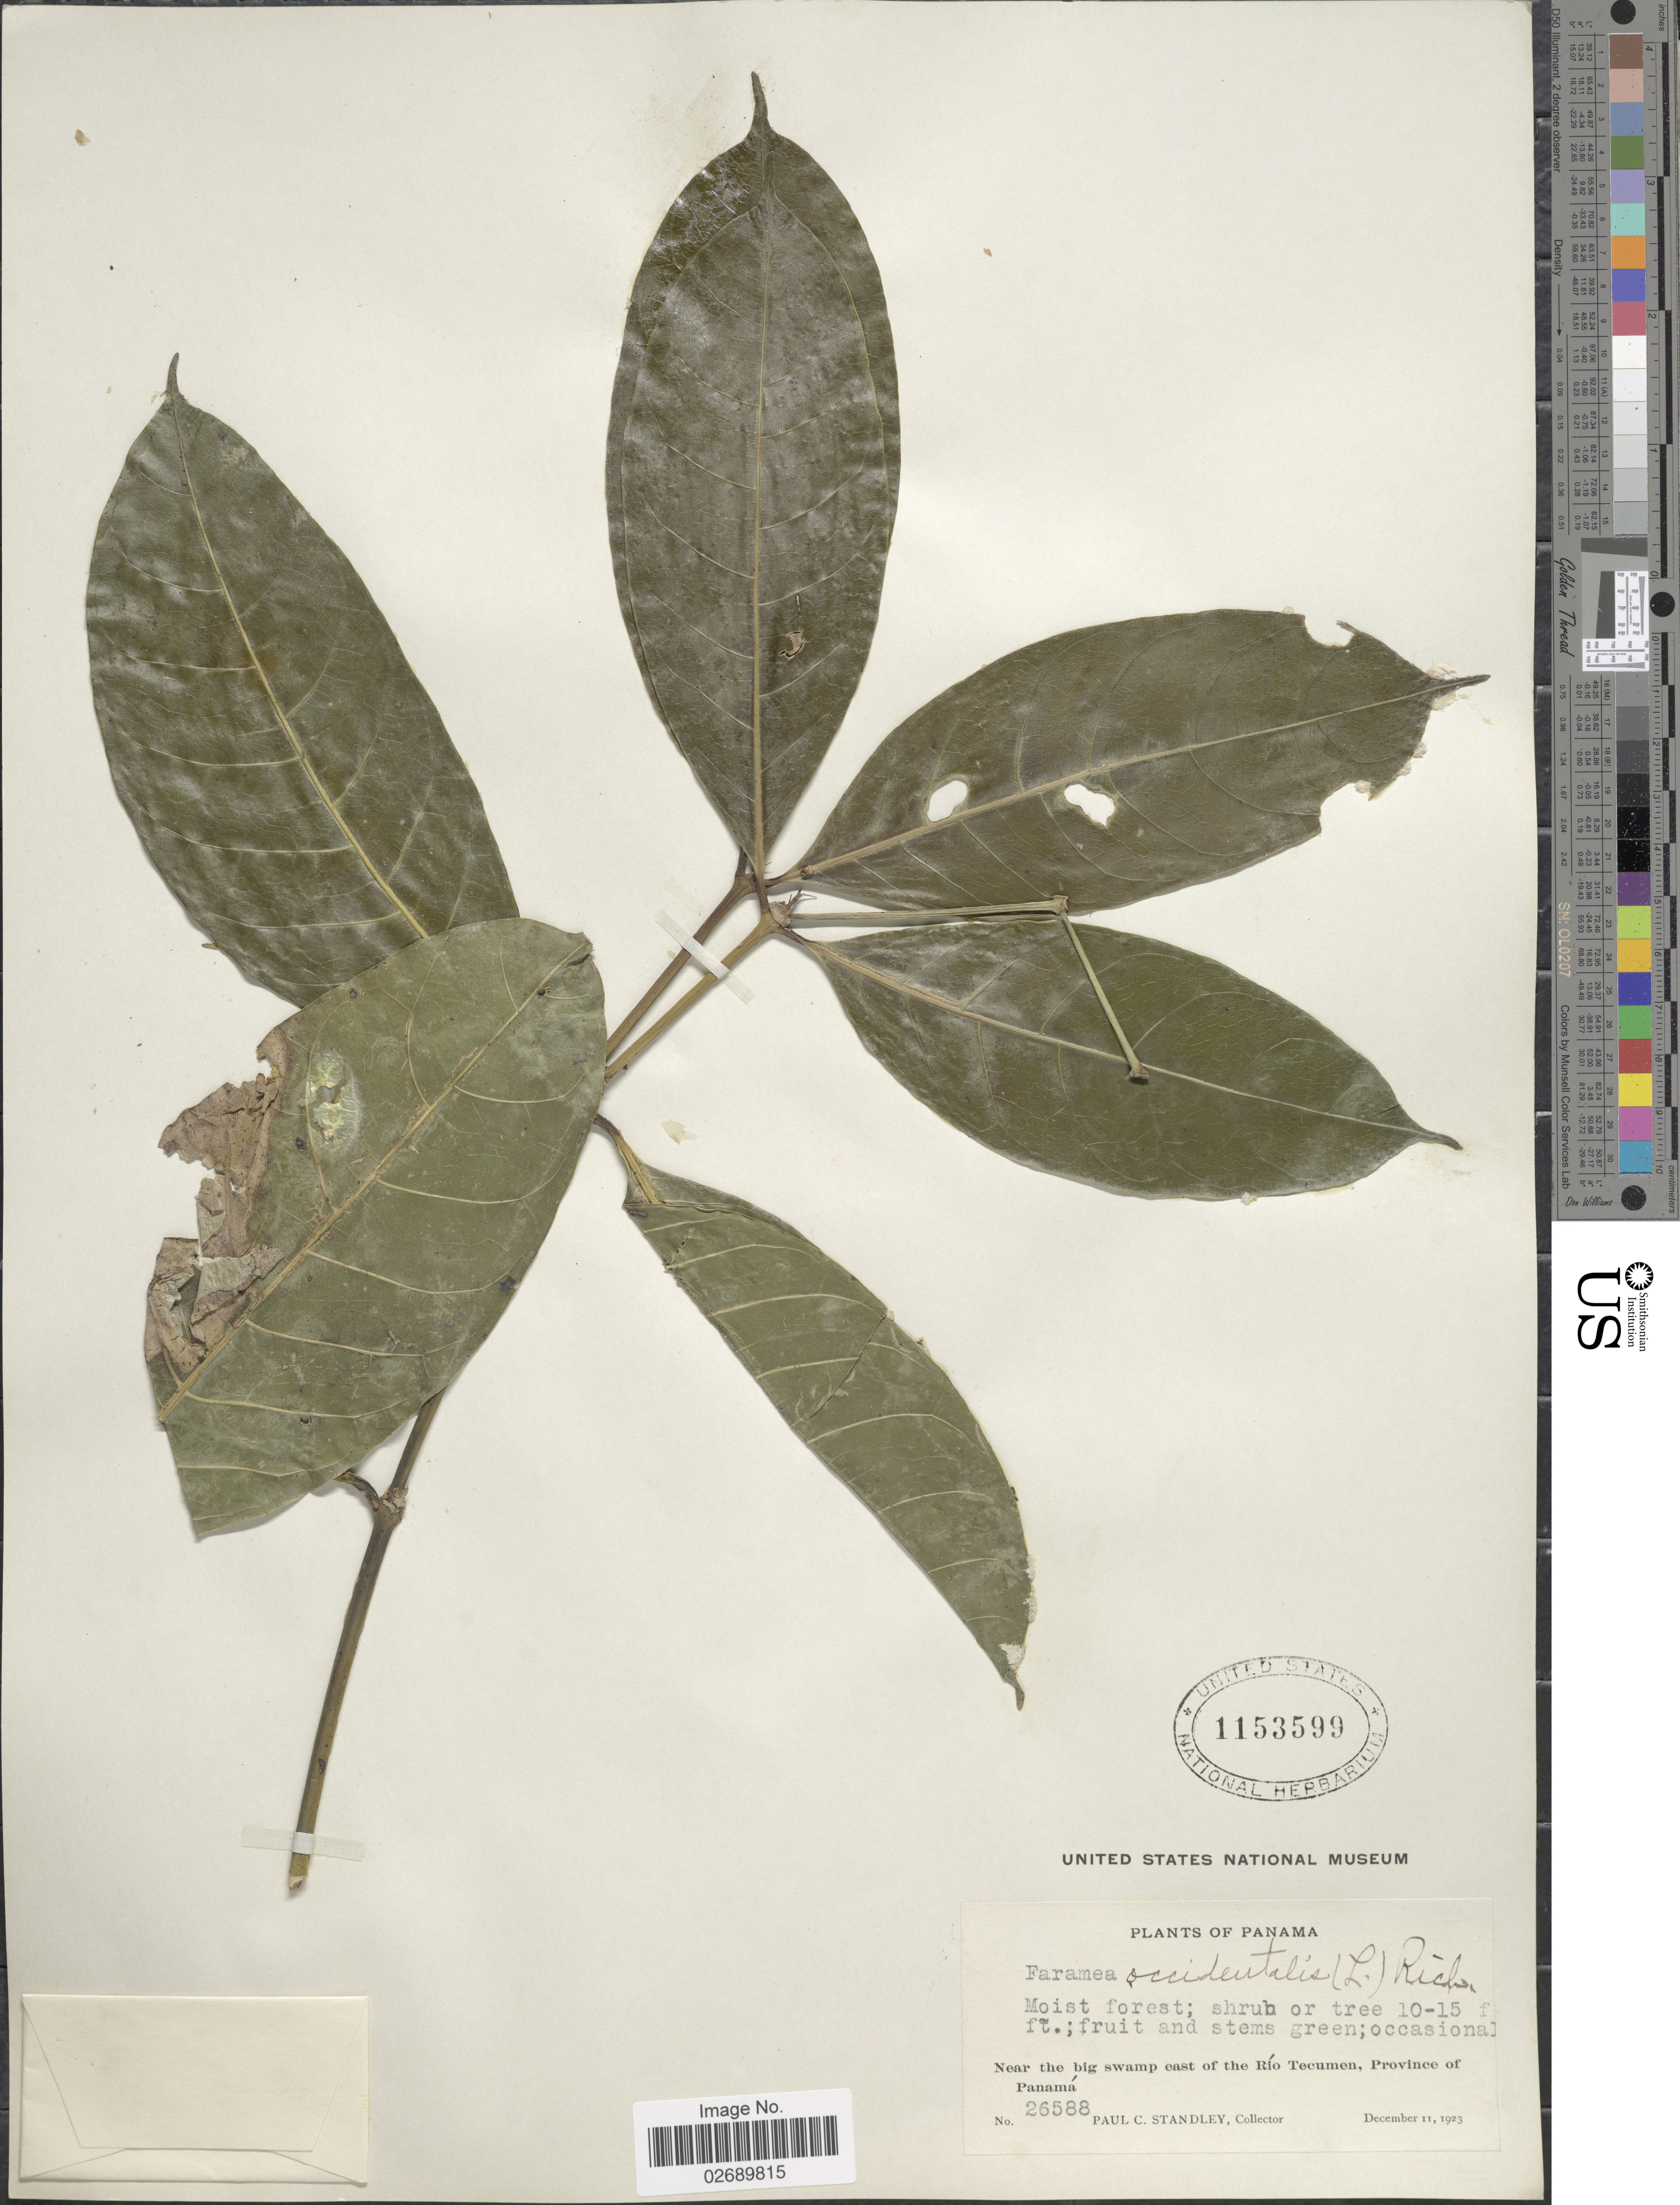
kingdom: Plantae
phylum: Tracheophyta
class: Magnoliopsida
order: Gentianales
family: Rubiaceae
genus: Faramea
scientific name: Faramea occidentalis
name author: (L.) A. Rich.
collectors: P. C. Standley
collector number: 26588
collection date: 1923-12-11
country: Panama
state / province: Panamá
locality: Near the big swamp east of the Rio Tecumen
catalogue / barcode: US 1153599